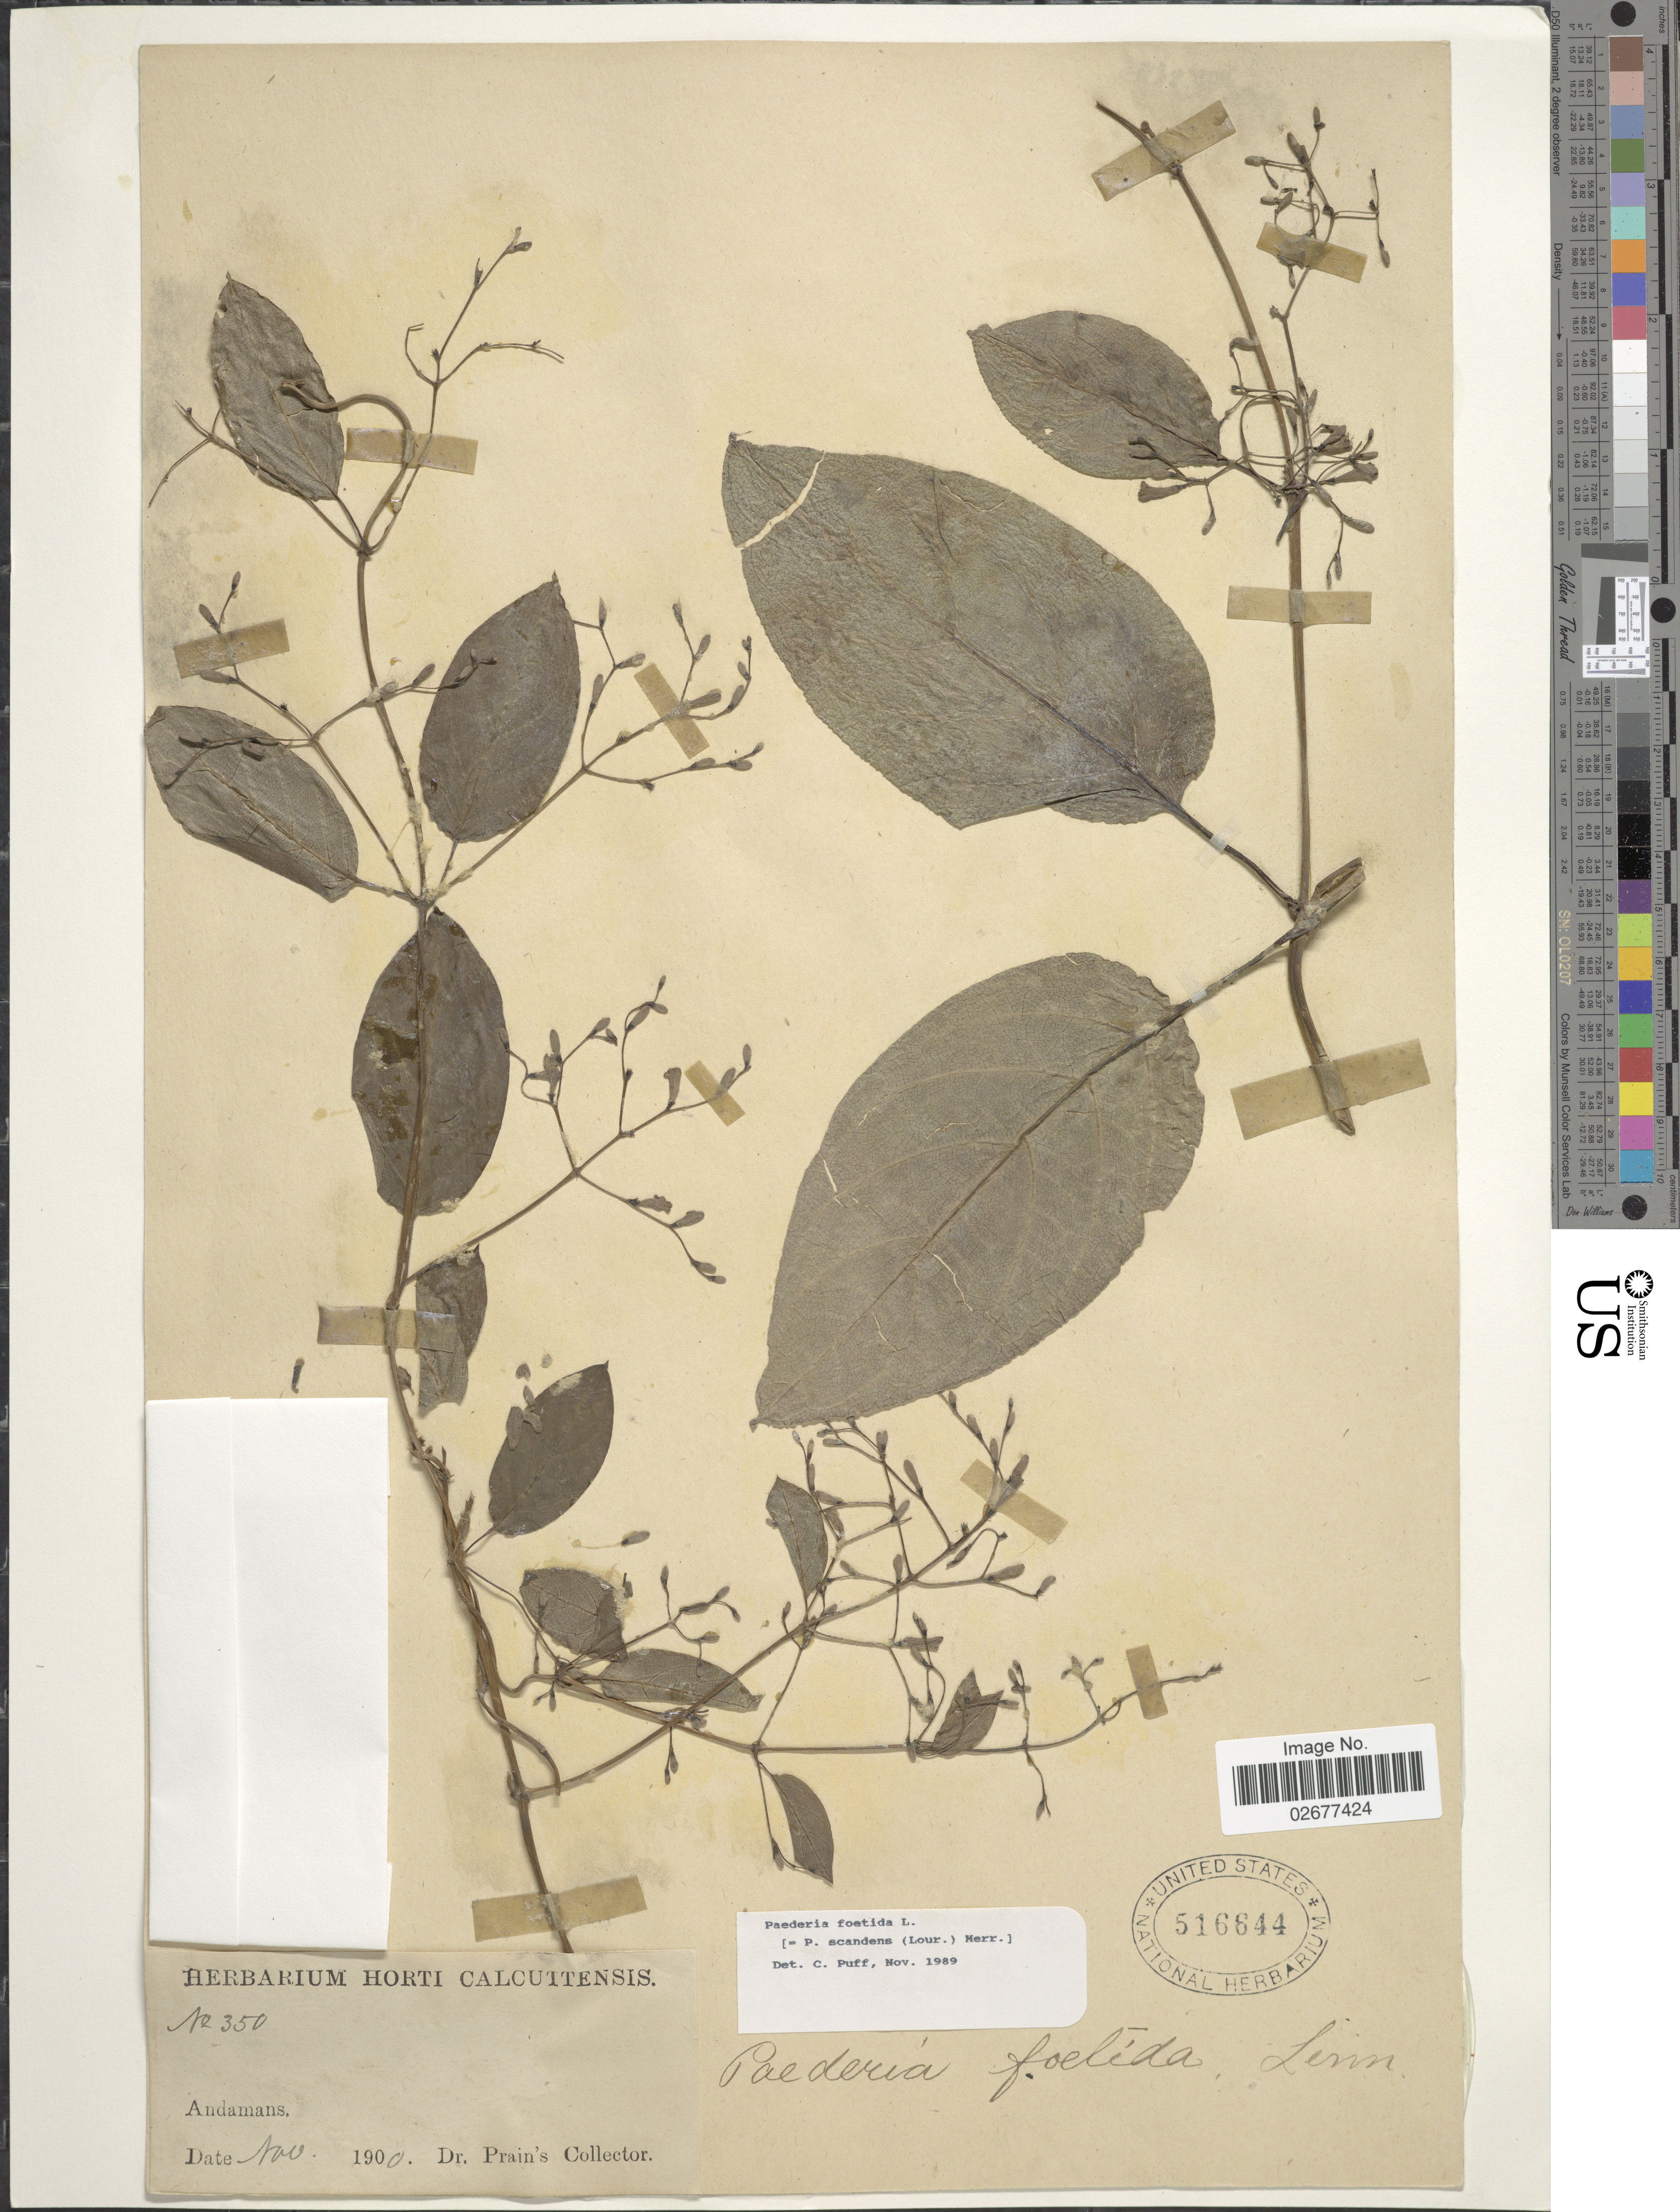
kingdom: Plantae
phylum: Tracheophyta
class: Magnoliopsida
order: Gentianales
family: Rubiaceae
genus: Paederia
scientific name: Paederia foetida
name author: L.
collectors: Dr. Prain's collector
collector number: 350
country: India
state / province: Andaman and Nicobar Islands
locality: Andamans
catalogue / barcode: US 516644